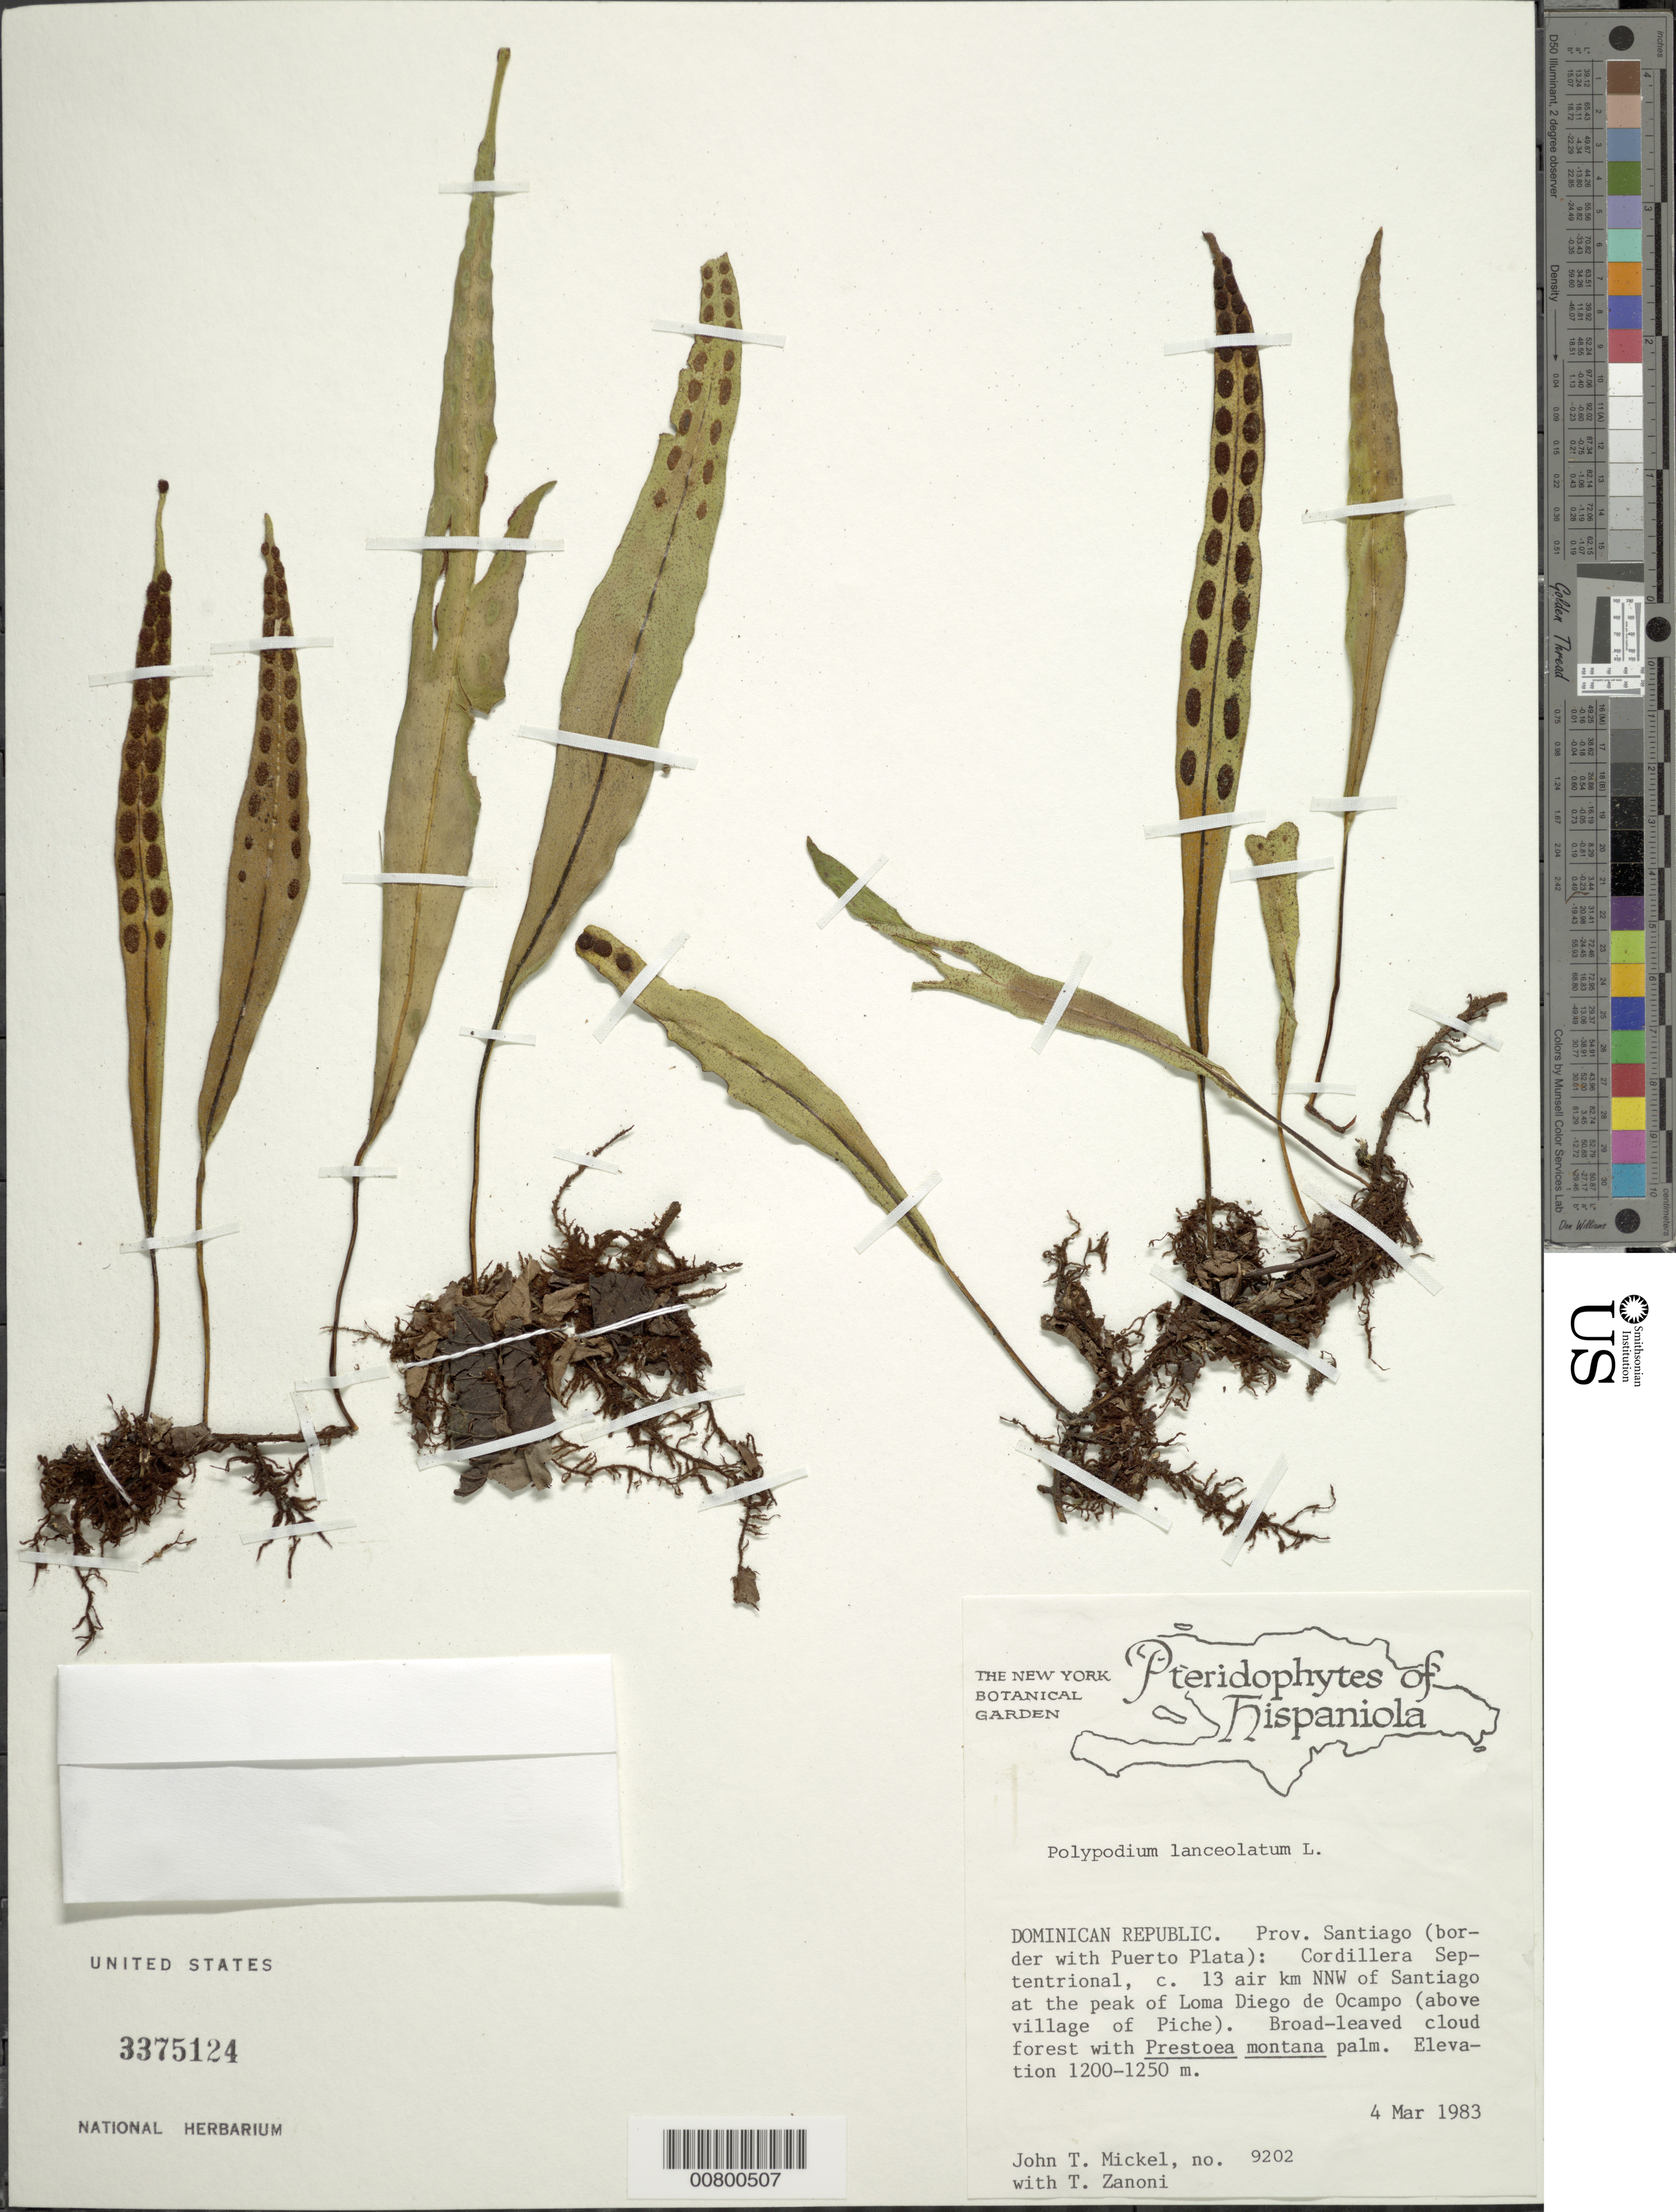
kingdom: Plantae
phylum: Tracheophyta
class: Polypodiopsida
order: Polypodiales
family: Polypodiaceae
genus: Pleopeltis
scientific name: Pleopeltis marginata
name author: A.R. Sm. & Tejero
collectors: J. T. Mickel & T. A. Zanoni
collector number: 9202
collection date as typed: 04 Mar 1983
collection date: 1983-03-04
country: Dominican Republic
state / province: Santiago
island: Hispaniola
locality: Cordillera Septentrional, 13 air km NNW of Santiago, peak of Loma Diego de Ocampo, above village of Piche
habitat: Broad-leaved cloud forest with Prestoea montana palm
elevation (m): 1200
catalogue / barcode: US 3375124